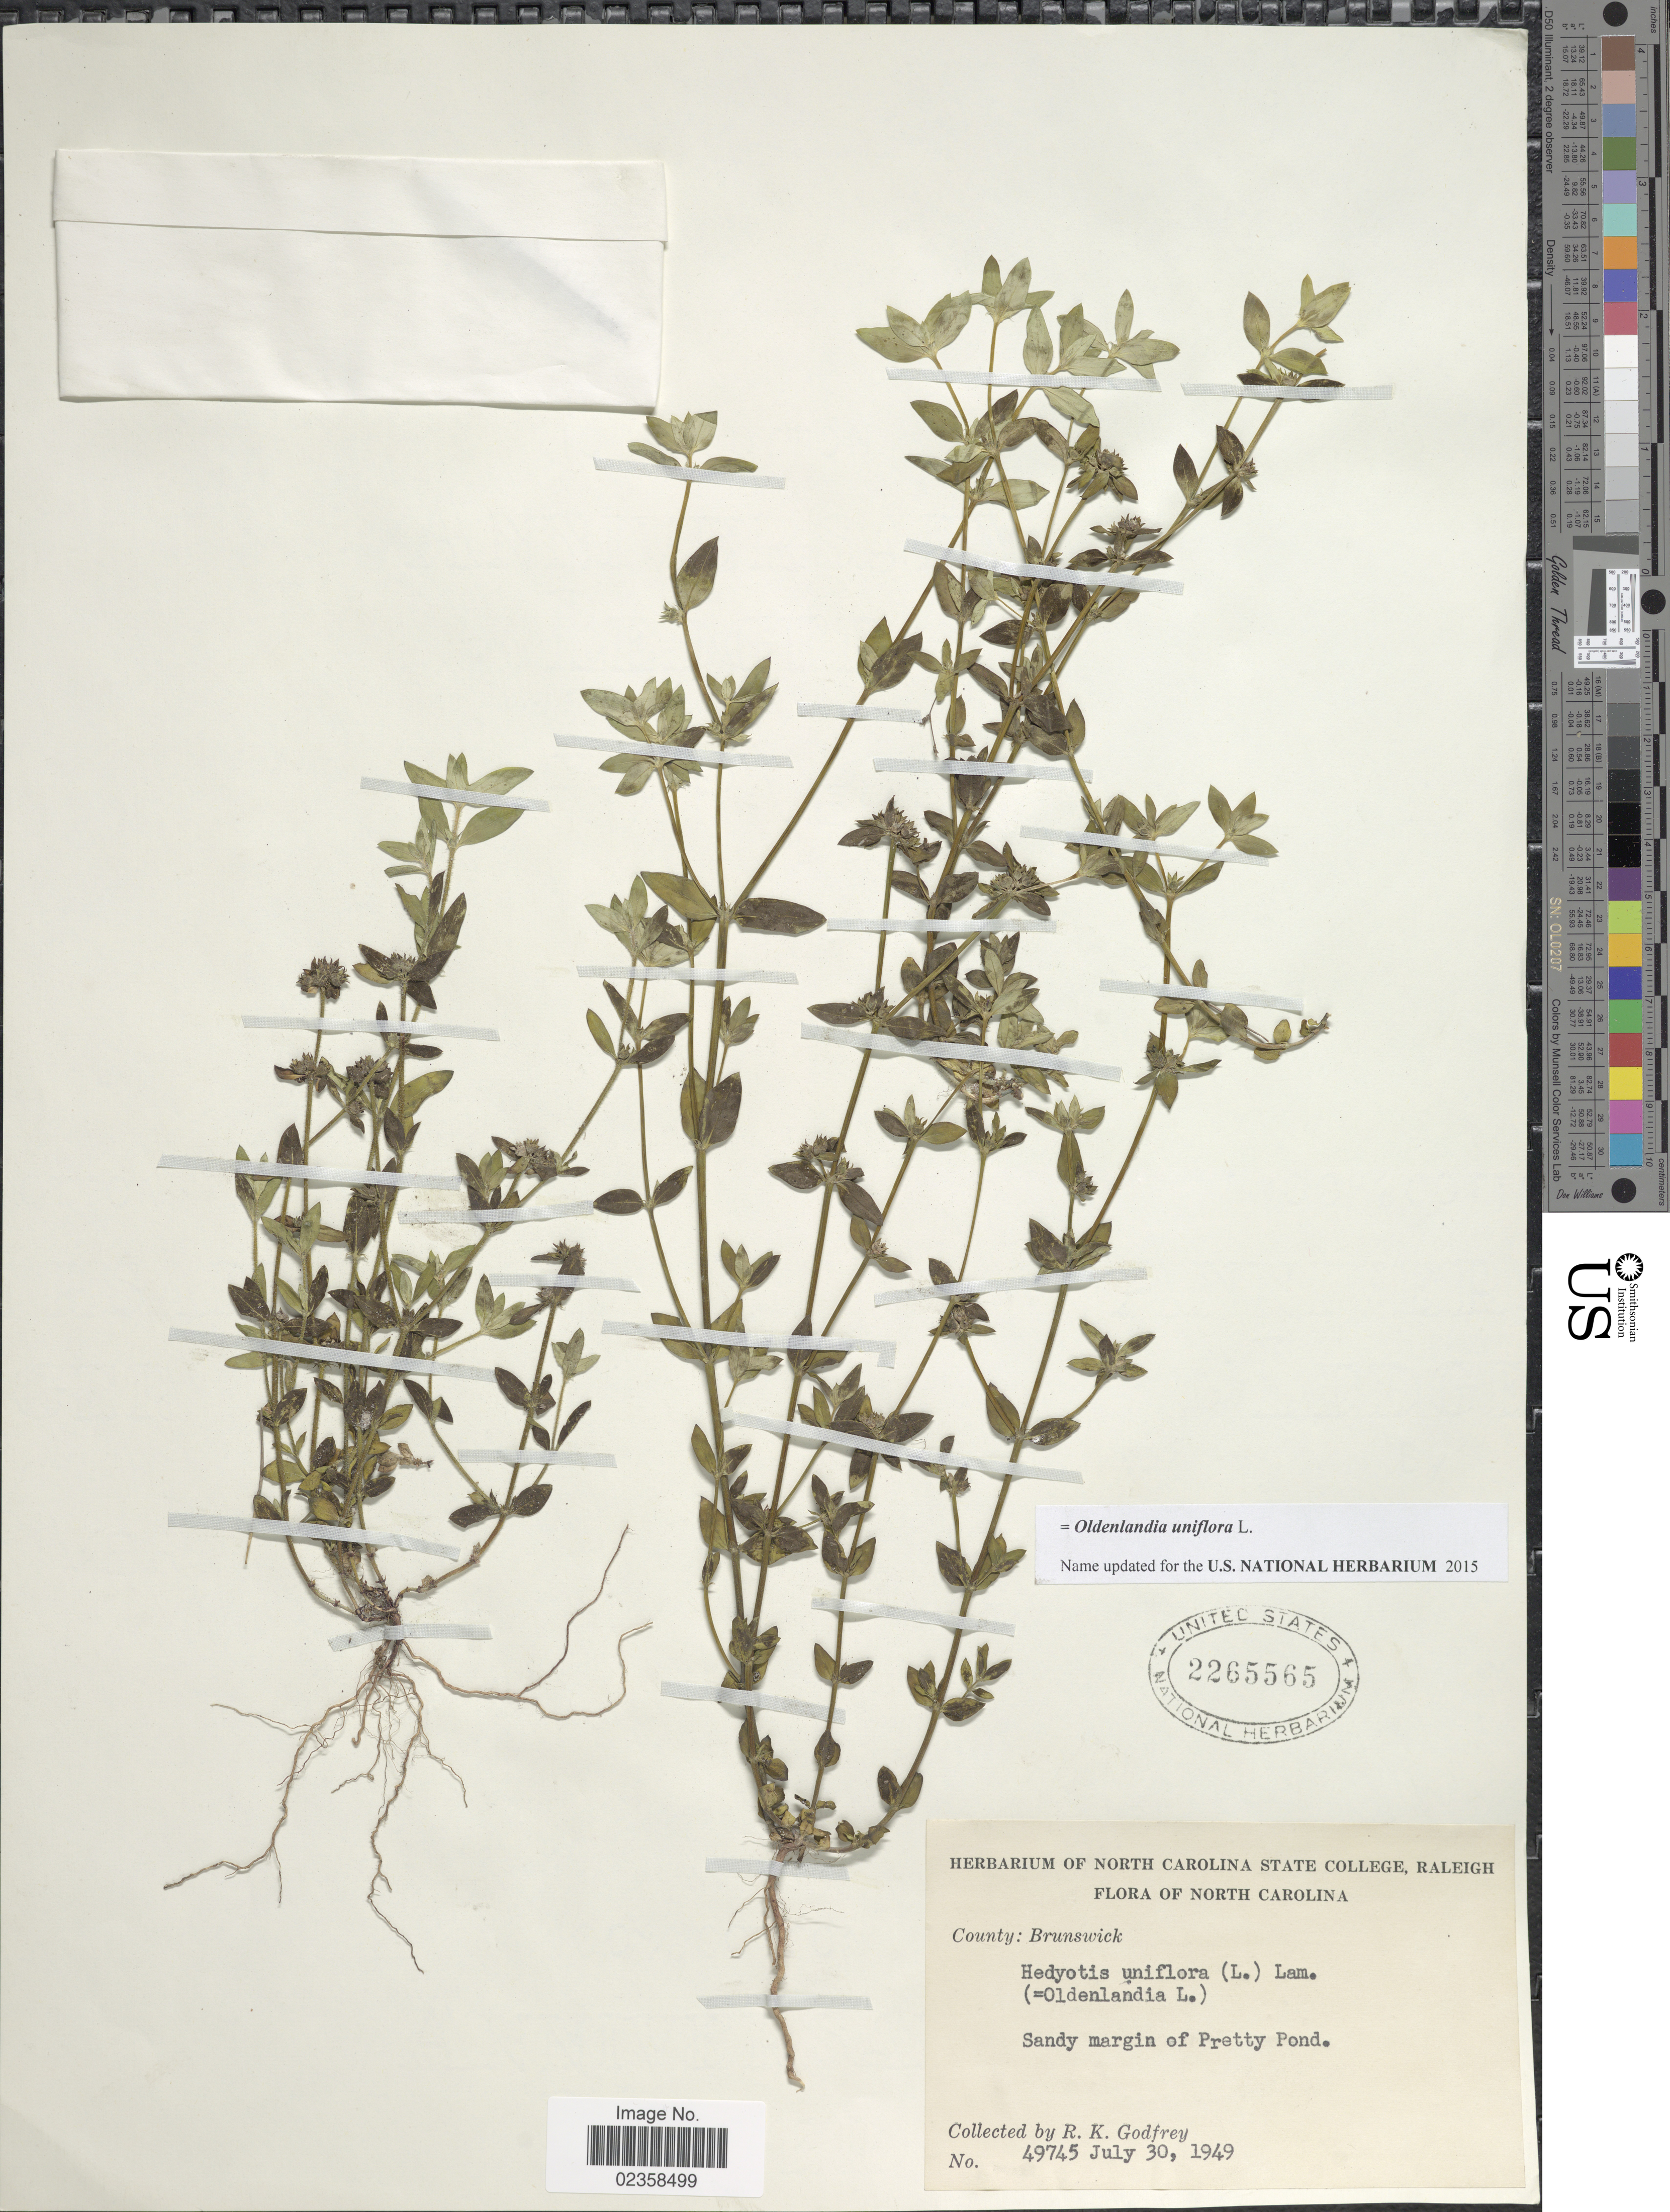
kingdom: Plantae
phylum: Tracheophyta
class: Magnoliopsida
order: Gentianales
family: Rubiaceae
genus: Oldenlandia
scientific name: Oldenlandia uniflora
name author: L.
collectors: R. K. Godfrey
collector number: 49745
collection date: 1949-07-30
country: United States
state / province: North Carolina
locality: North Carolina, County: Brunswick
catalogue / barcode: US 2265565